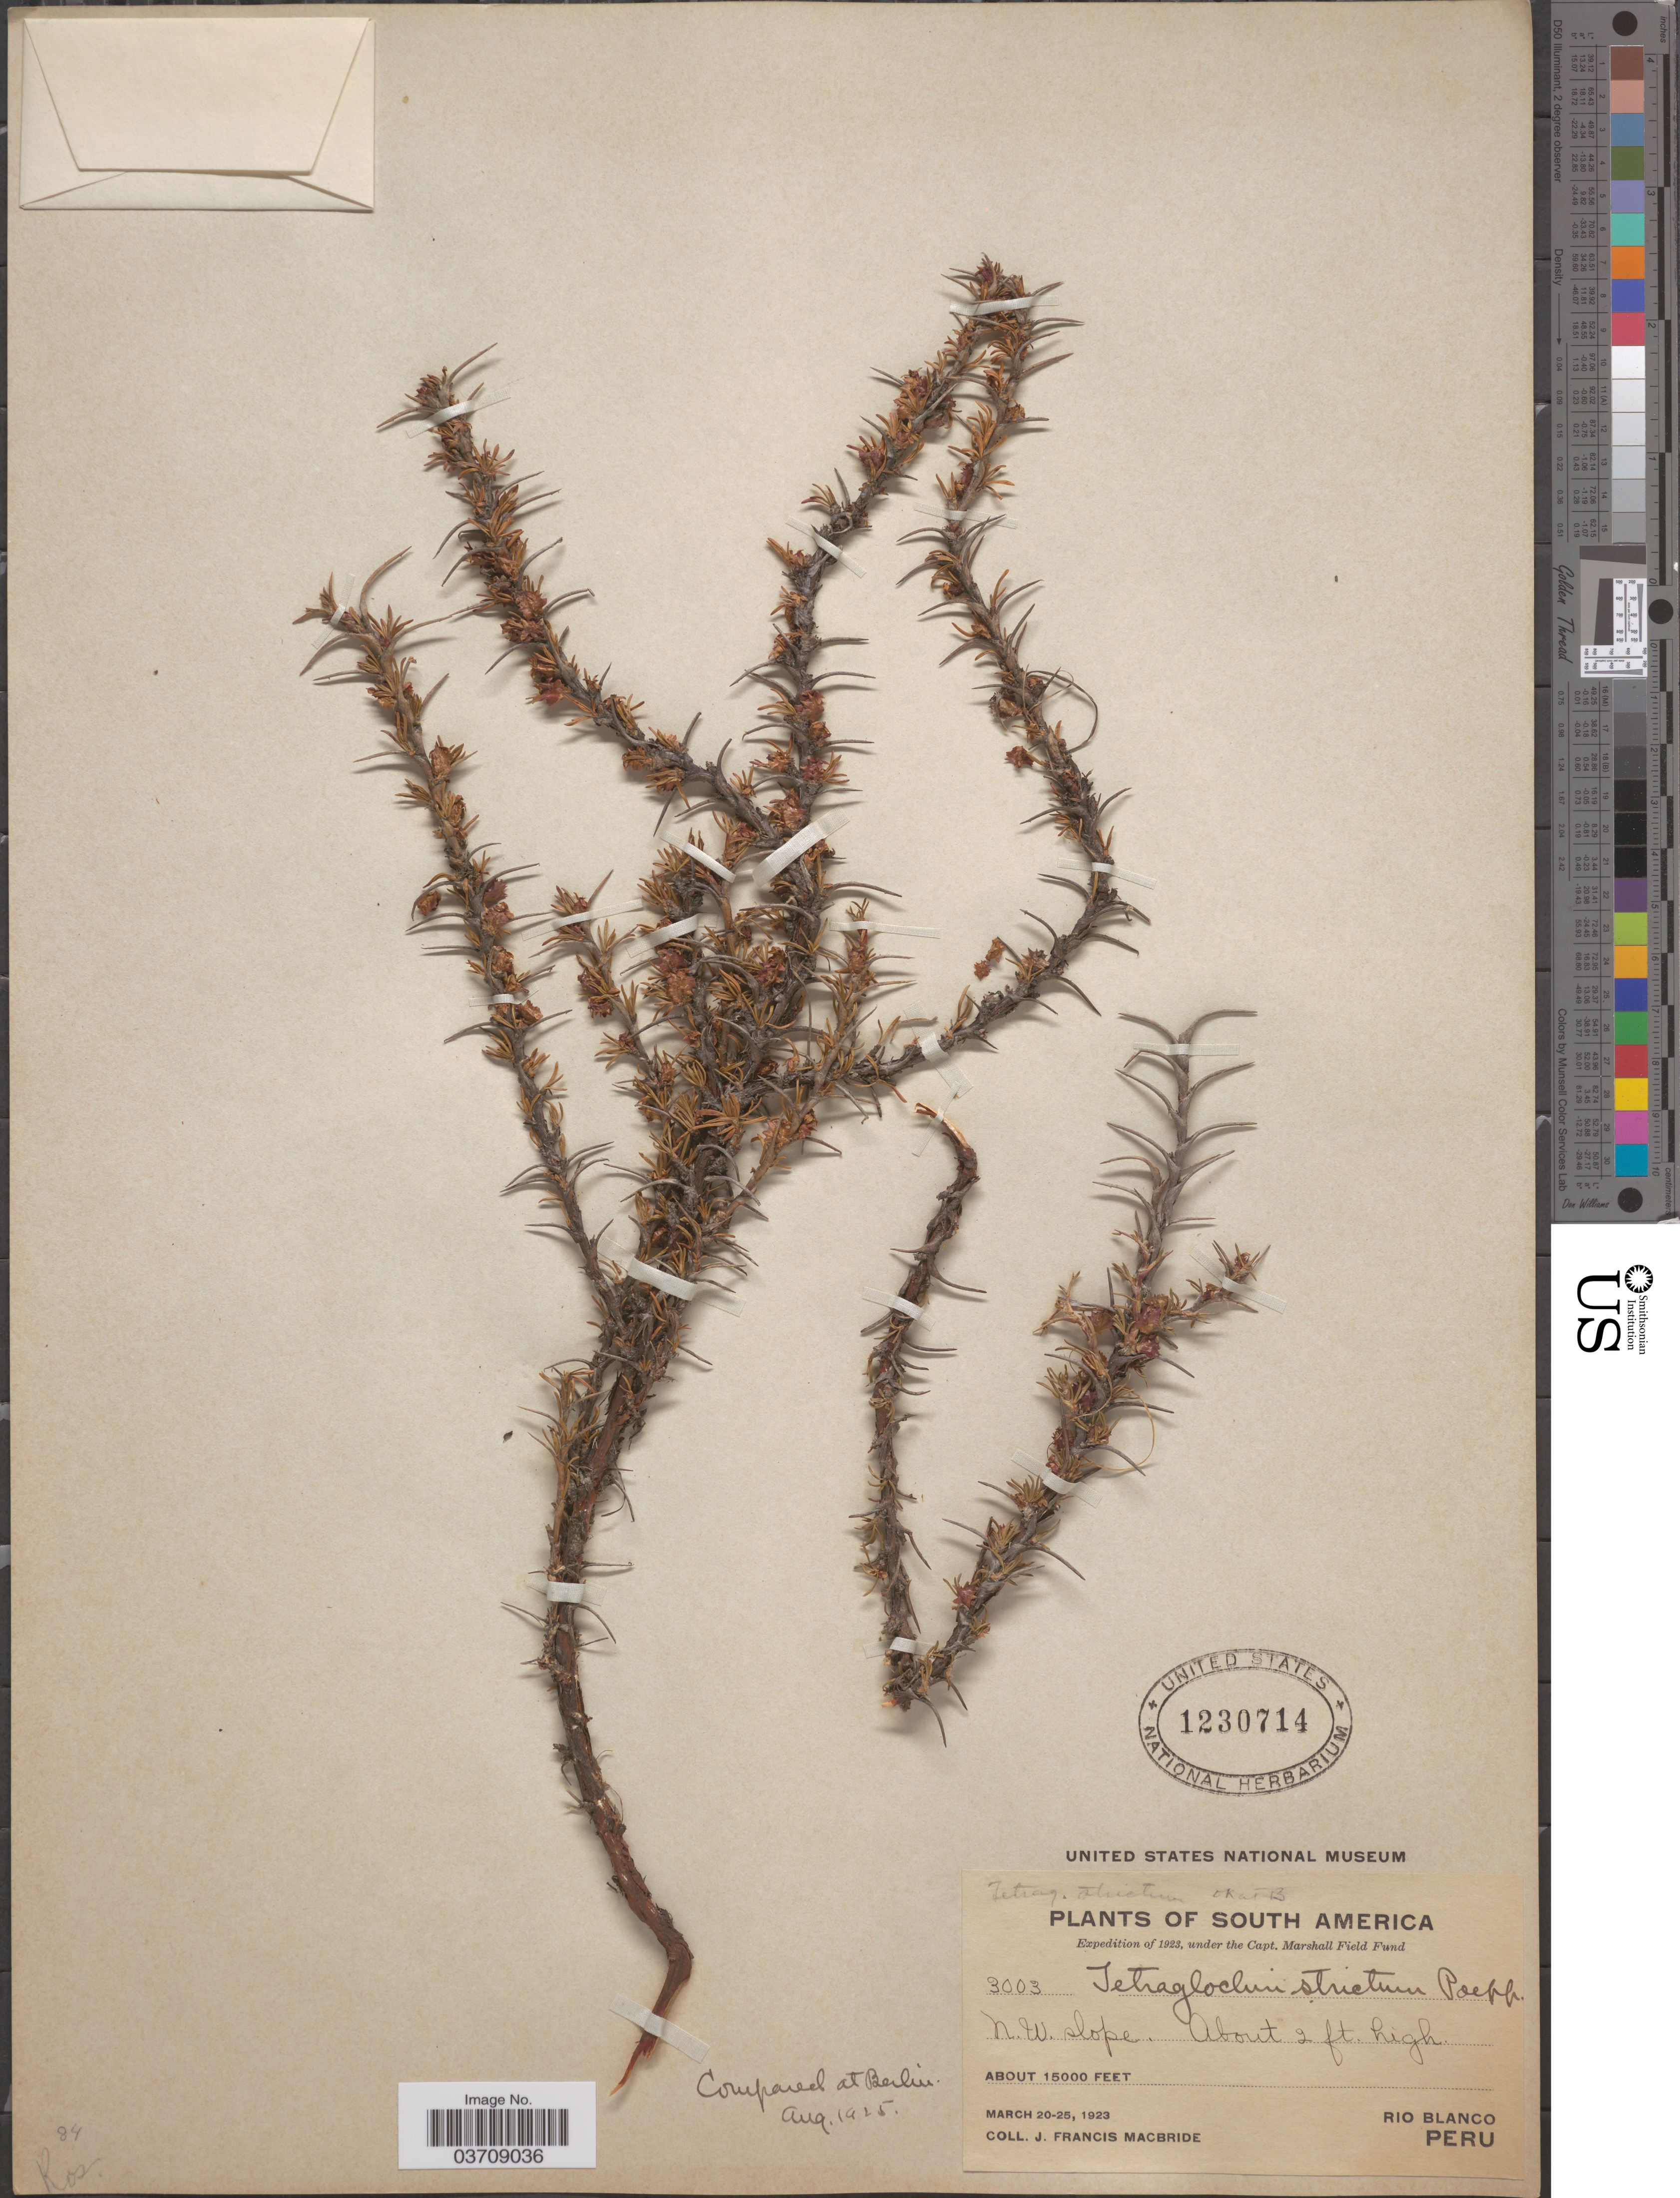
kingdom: Plantae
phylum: Tracheophyta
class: Magnoliopsida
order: Rosales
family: Rosaceae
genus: Tetraglochin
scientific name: Tetraglochin strictum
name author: Poepp.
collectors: J. F. Macbride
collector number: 3003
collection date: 1923-03-20/1923-03-25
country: Peru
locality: A.N. slope. Rio Blanco.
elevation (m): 4572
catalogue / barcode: US 1230714